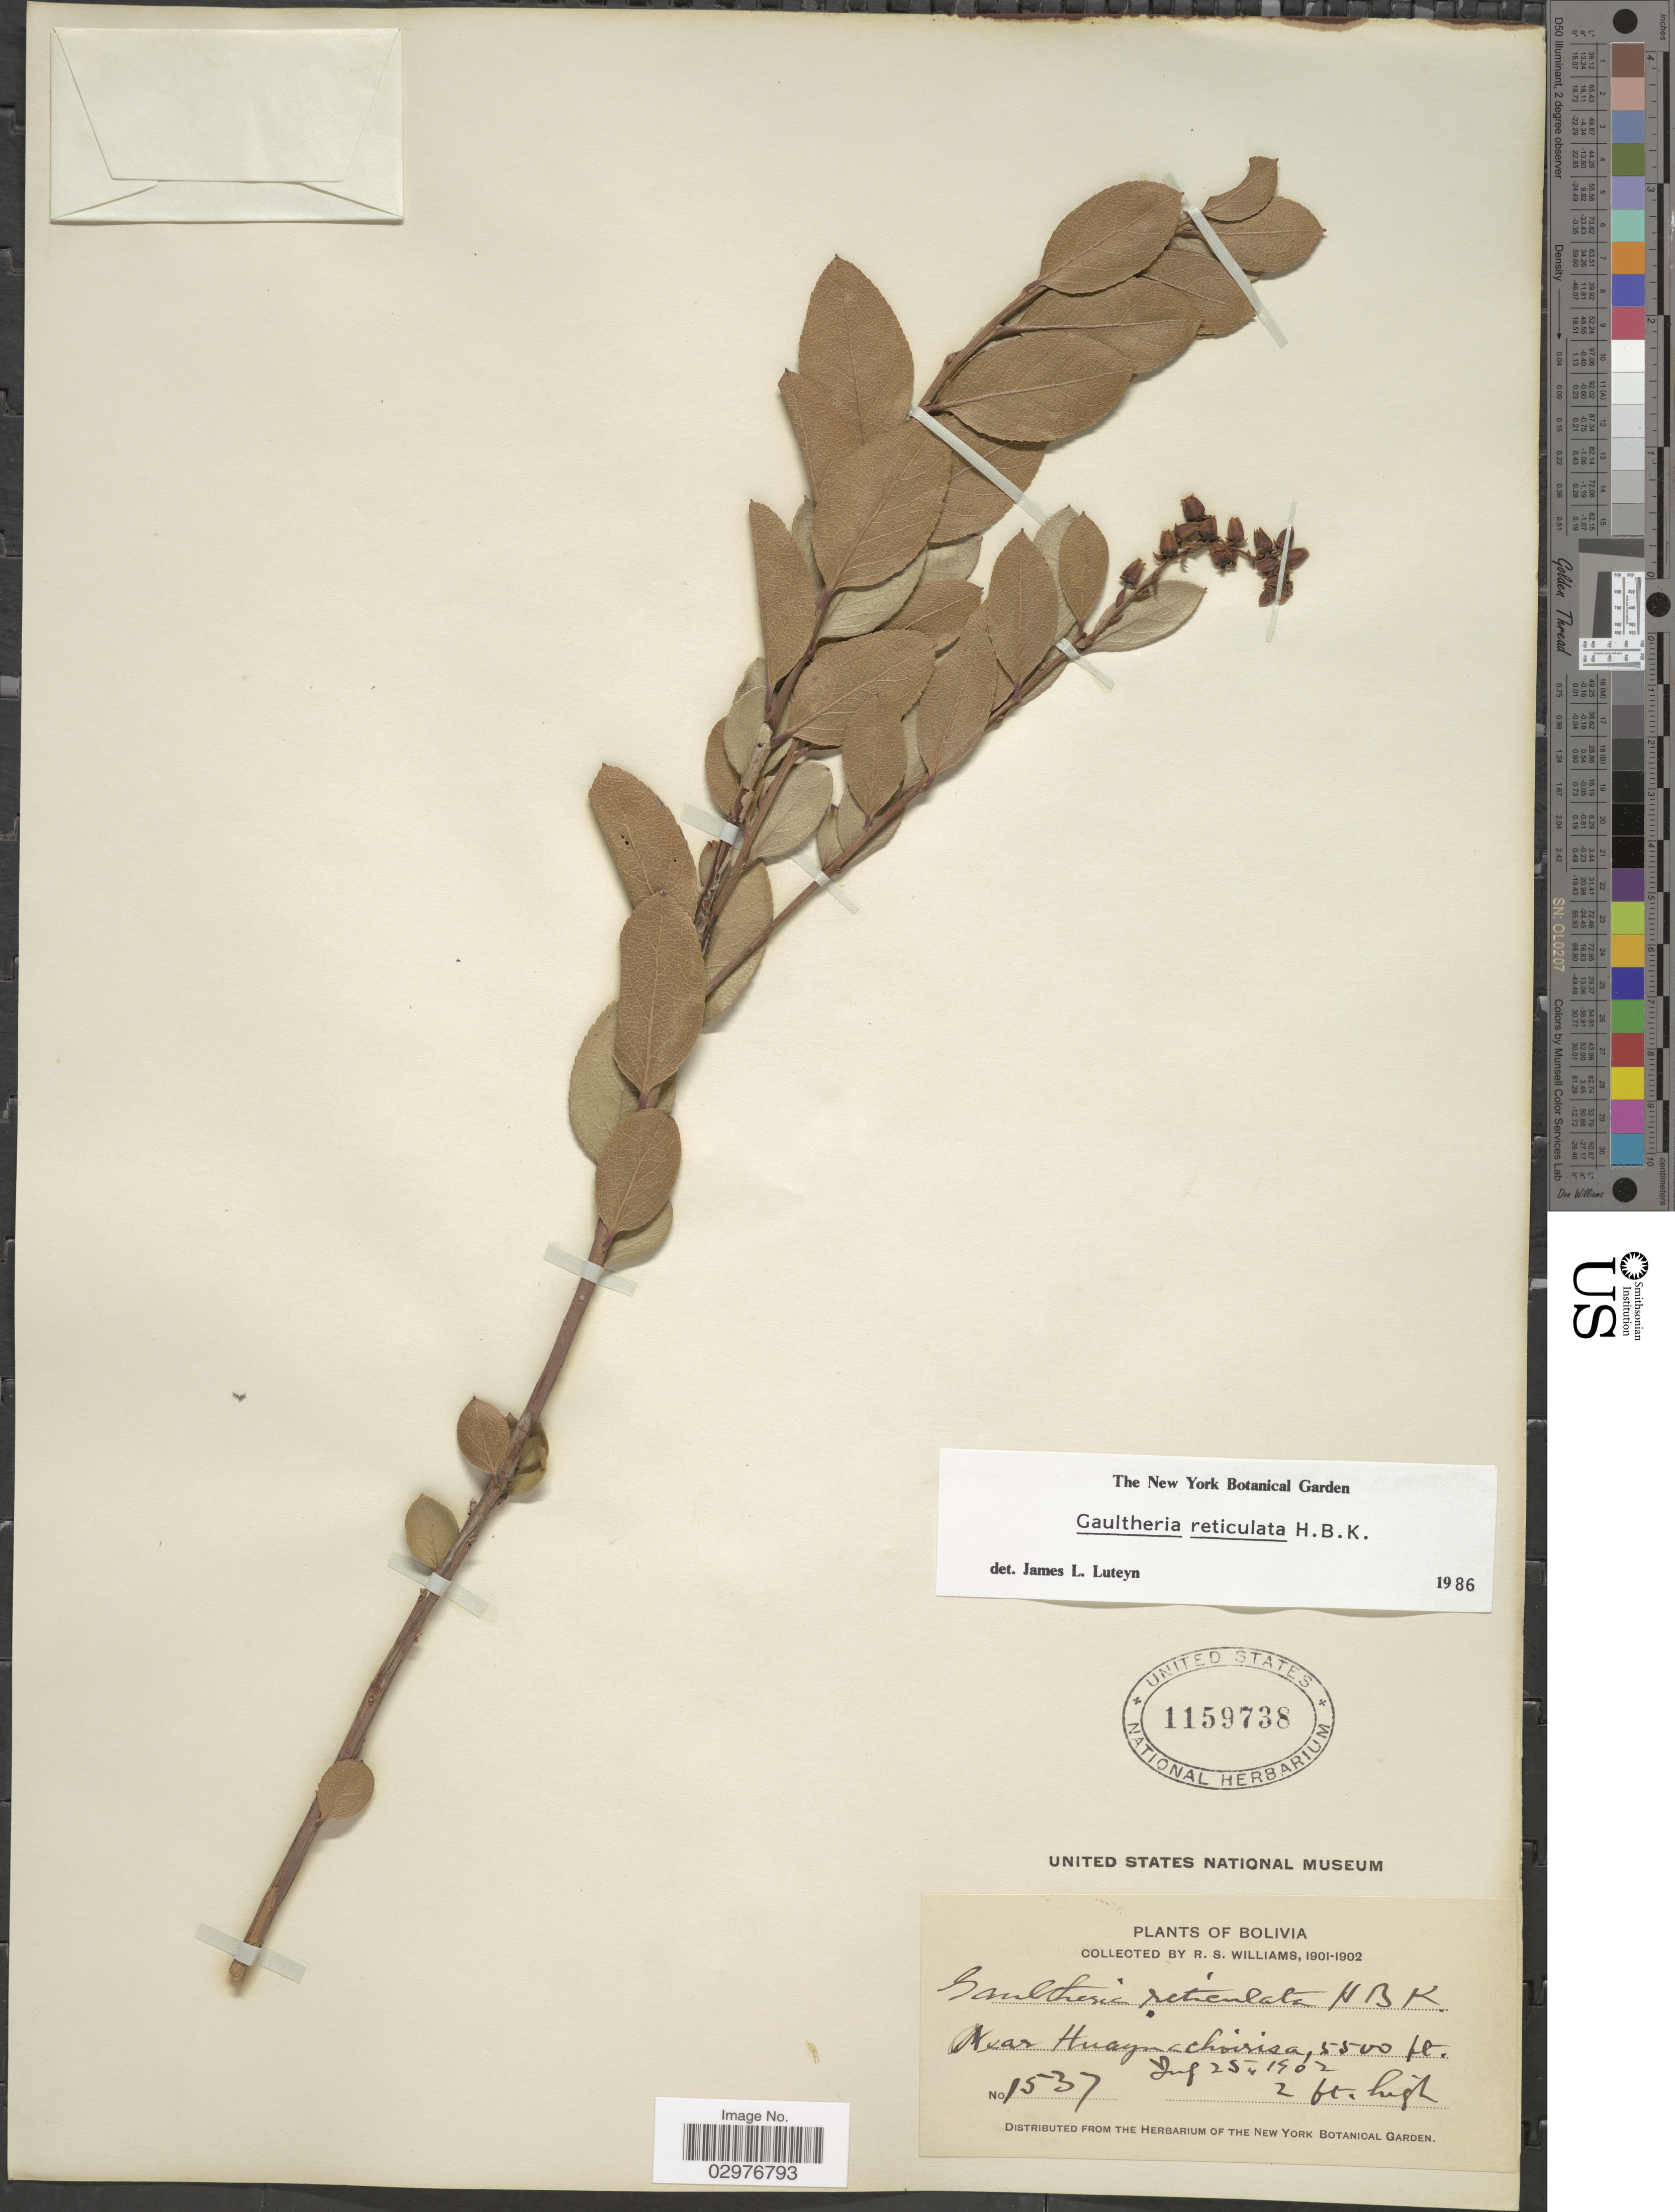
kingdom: Plantae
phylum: Tracheophyta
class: Magnoliopsida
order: Ericales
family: Ericaceae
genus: Gaultheria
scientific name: Gaultheria reticulata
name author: Kunth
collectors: R. S. Williams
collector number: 1537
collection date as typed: July 25, 1902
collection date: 1902-07-25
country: Bolivia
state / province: La Paz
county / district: Franz Tamayo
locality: Rio Huaynachoirisa (near Apolo)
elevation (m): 1676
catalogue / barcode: US 1159738